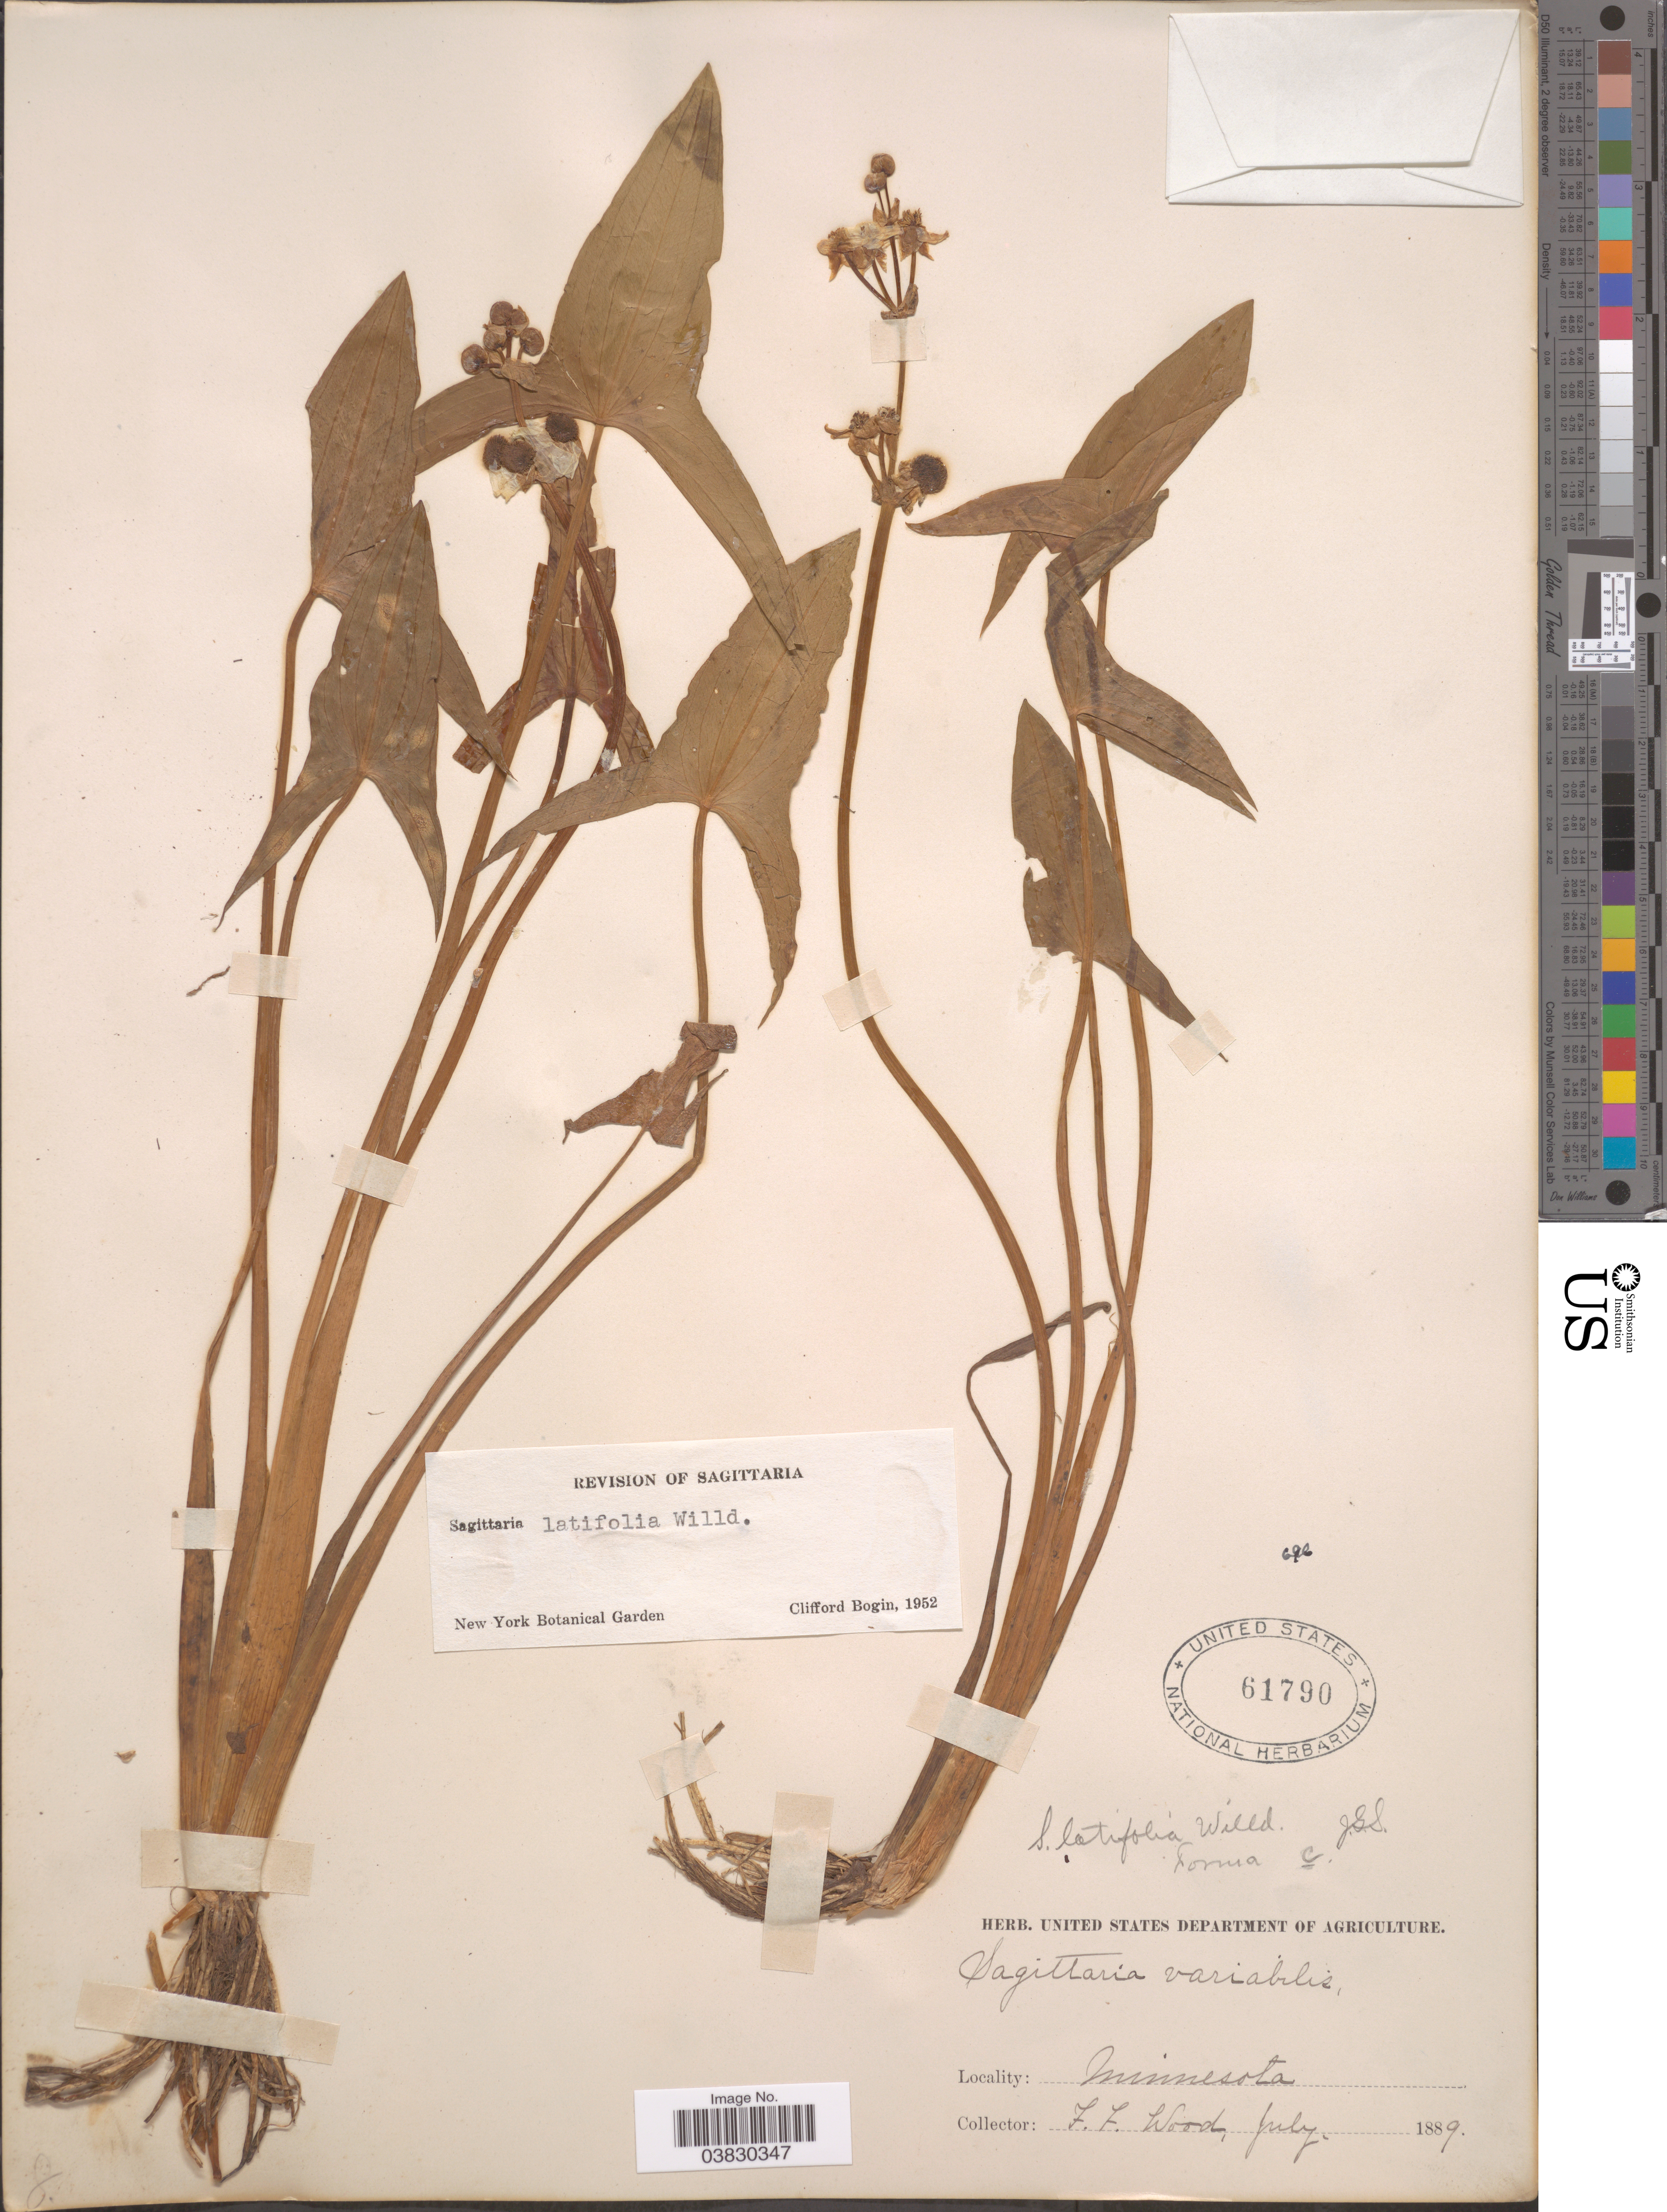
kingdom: Plantae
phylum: Tracheophyta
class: Liliopsida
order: Alismatales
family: Alismataceae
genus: Sagittaria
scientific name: Sagittaria latifolia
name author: Willd.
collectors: F. Wood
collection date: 1889-07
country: United States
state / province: Minnesota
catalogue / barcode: US 61790